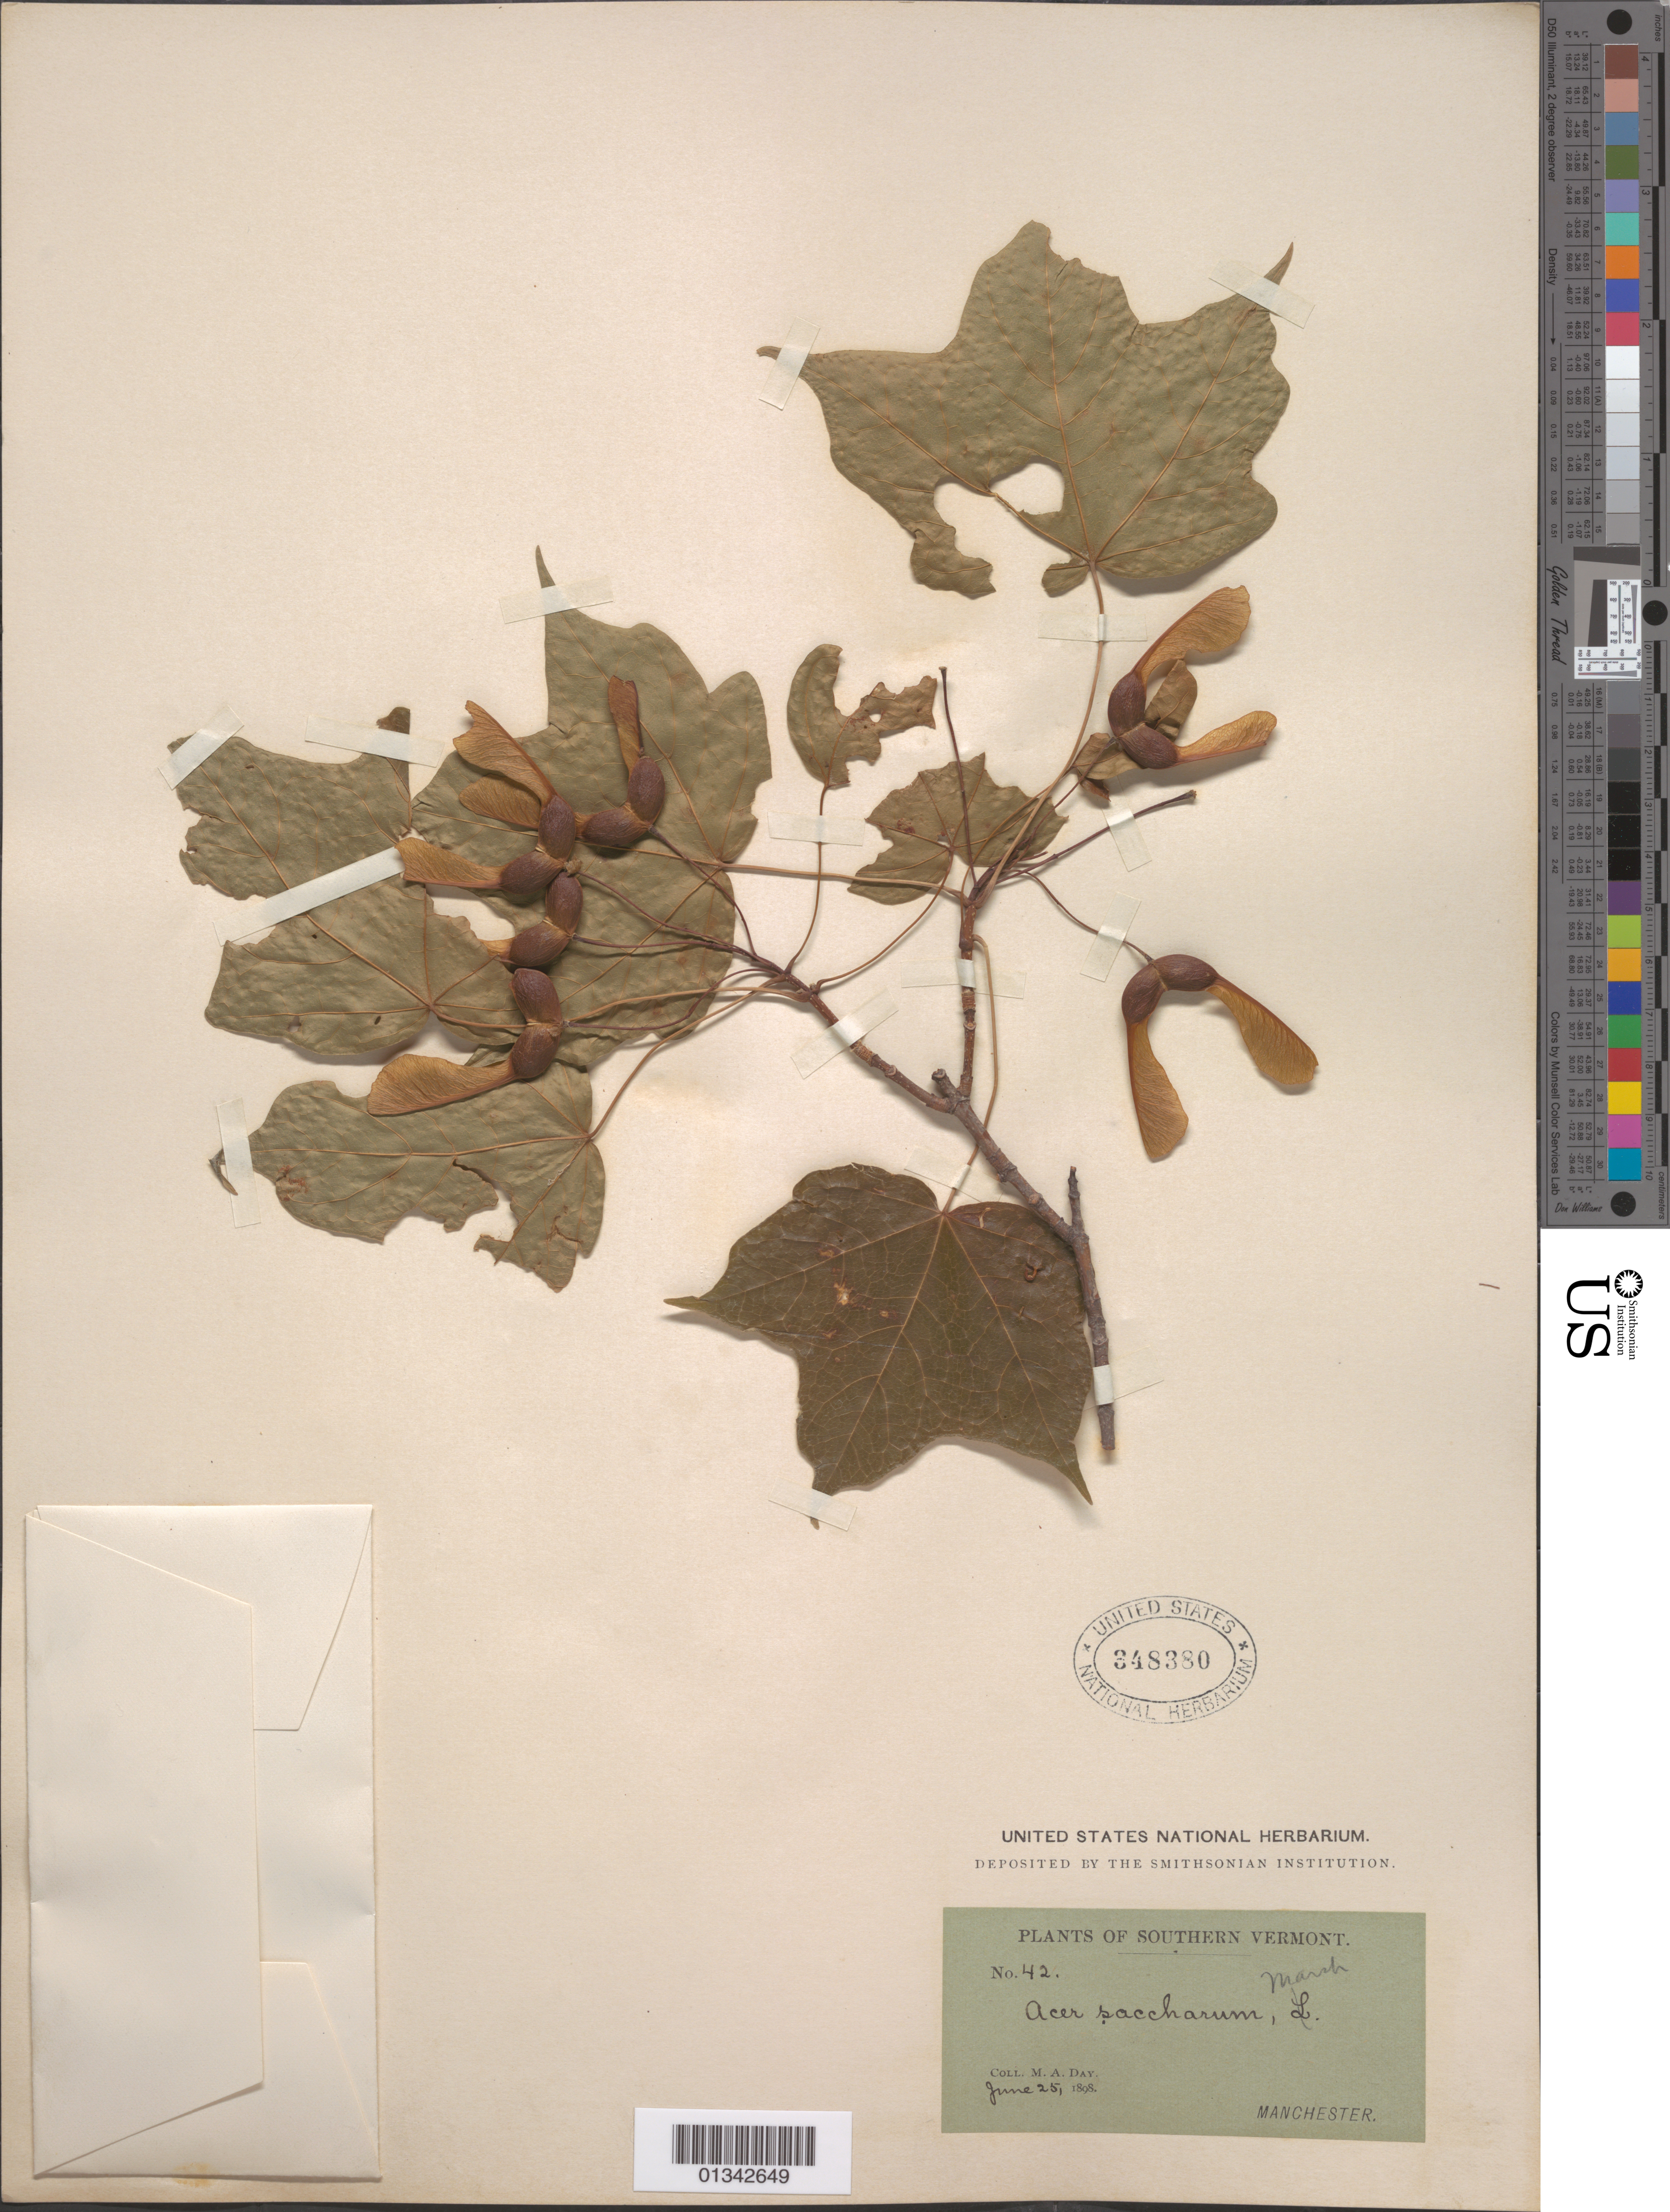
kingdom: Plantae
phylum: Tracheophyta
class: Magnoliopsida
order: Sapindales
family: Sapindaceae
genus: Acer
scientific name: Acer saccharum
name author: Marshall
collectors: M. Day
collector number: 42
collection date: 1898-06-25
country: United States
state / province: Vermont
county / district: Bennington County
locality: Manchester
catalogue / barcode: US 348380